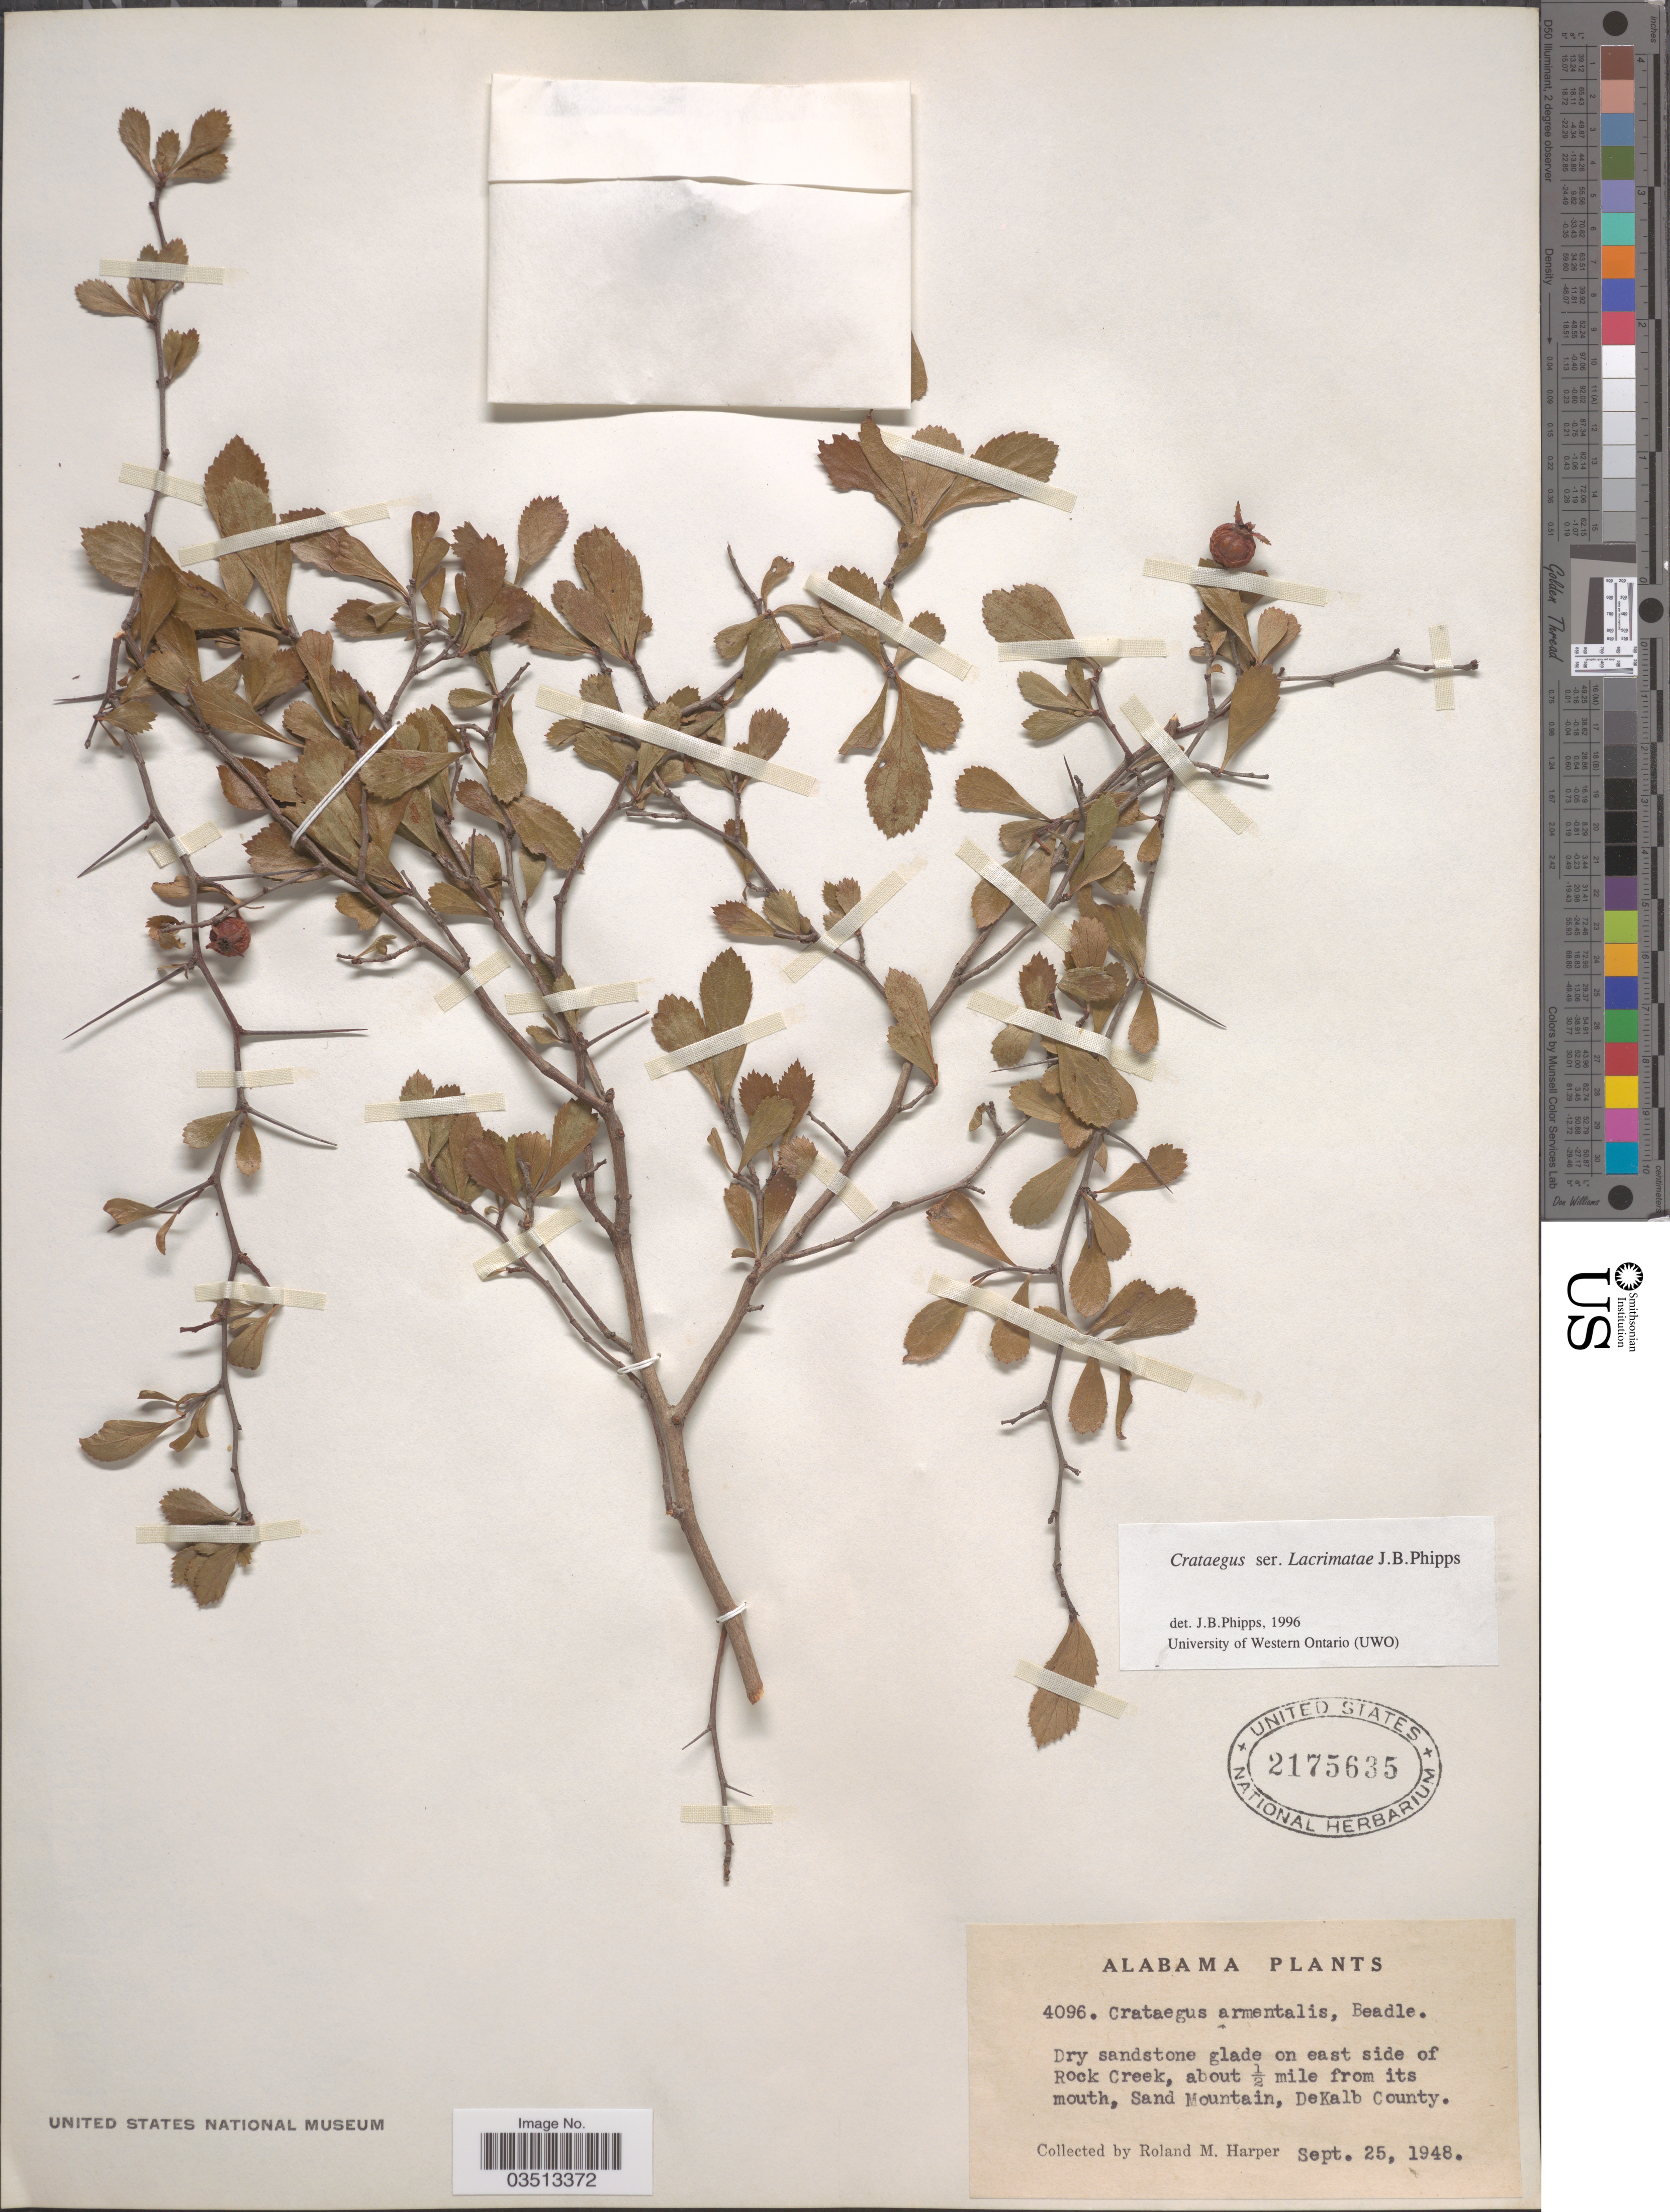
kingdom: Plantae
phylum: Tracheophyta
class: Magnoliopsida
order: Rosales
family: Rosaceae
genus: Crataegus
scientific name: Crataegus armentalis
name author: Beadle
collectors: R. M. Harper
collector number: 4096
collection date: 1948-09-25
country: United States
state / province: Alabama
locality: On east side of Rock Creek, about ½ mile from its mouth, Sand Mountain, DeKalb County.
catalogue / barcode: US 2175635